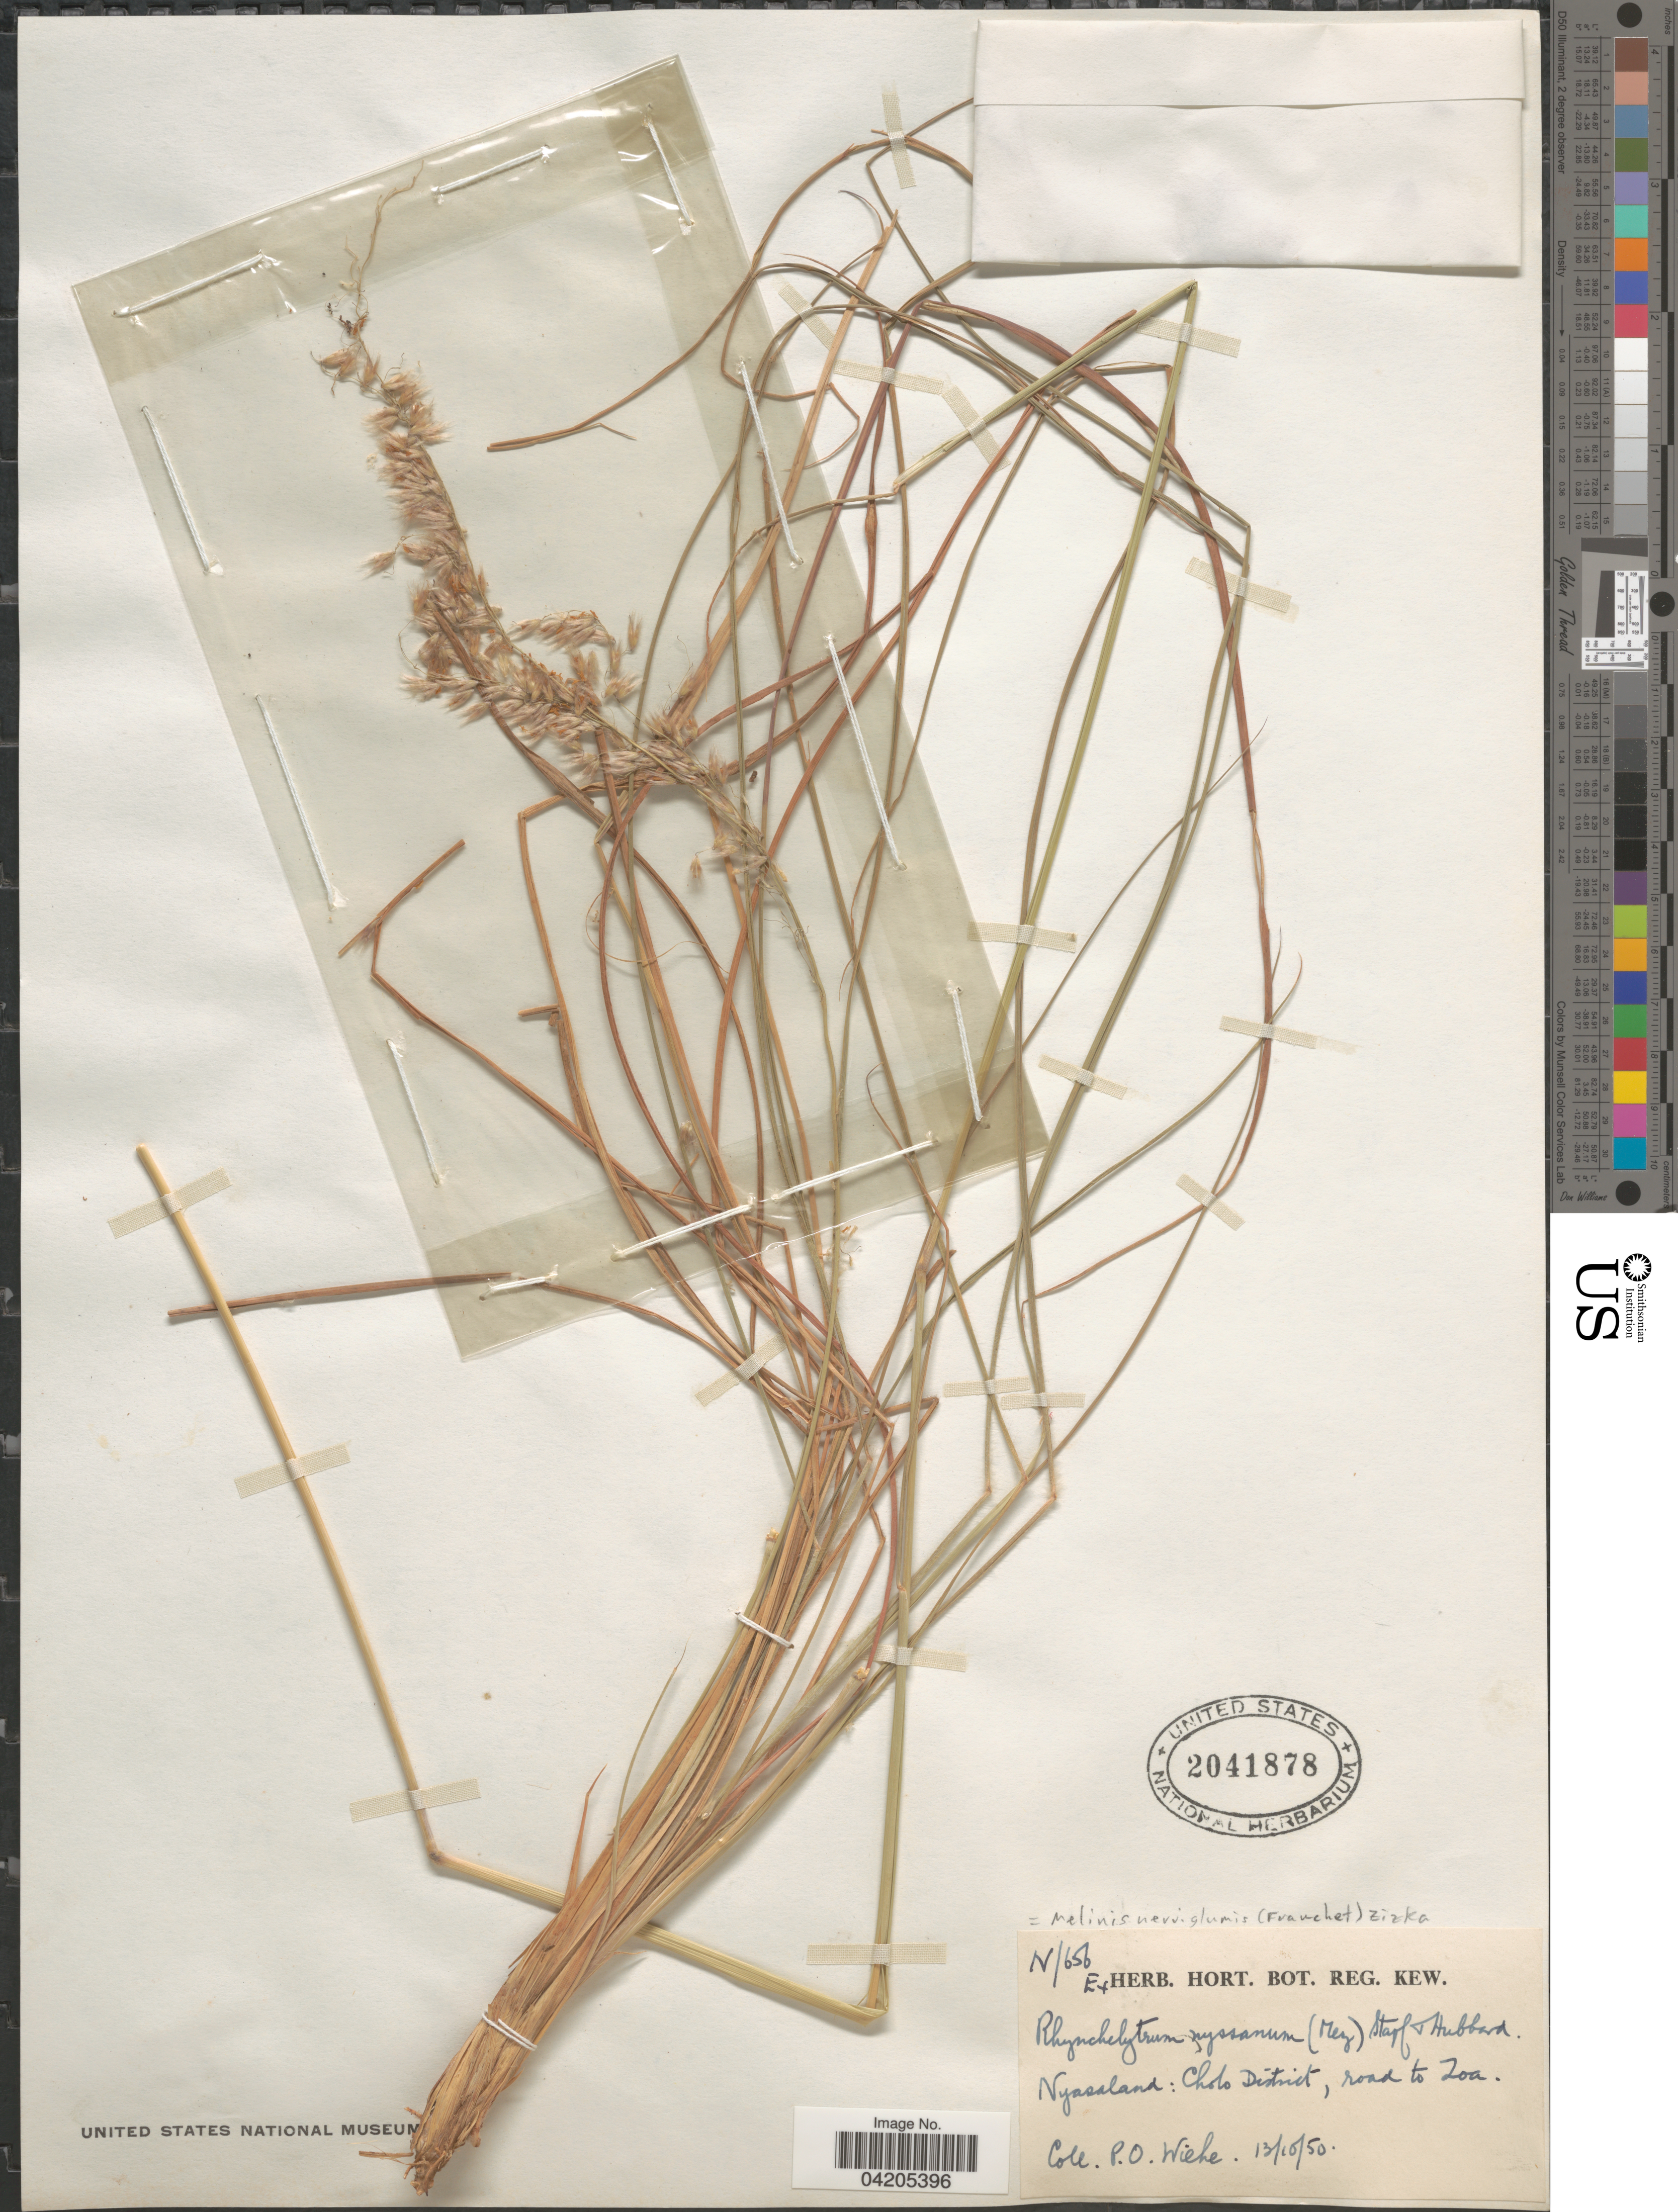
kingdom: Plantae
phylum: Tracheophyta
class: Liliopsida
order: Poales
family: Poaceae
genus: Melinis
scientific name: Melinis nerviglumis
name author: (Franch.) Zizka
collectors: P. Wiehe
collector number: N/656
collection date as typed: Transcribed d/m/y: 13/10/50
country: Malawi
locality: Nyasaland: Cholo District, road to Zoa.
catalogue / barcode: US 2041878